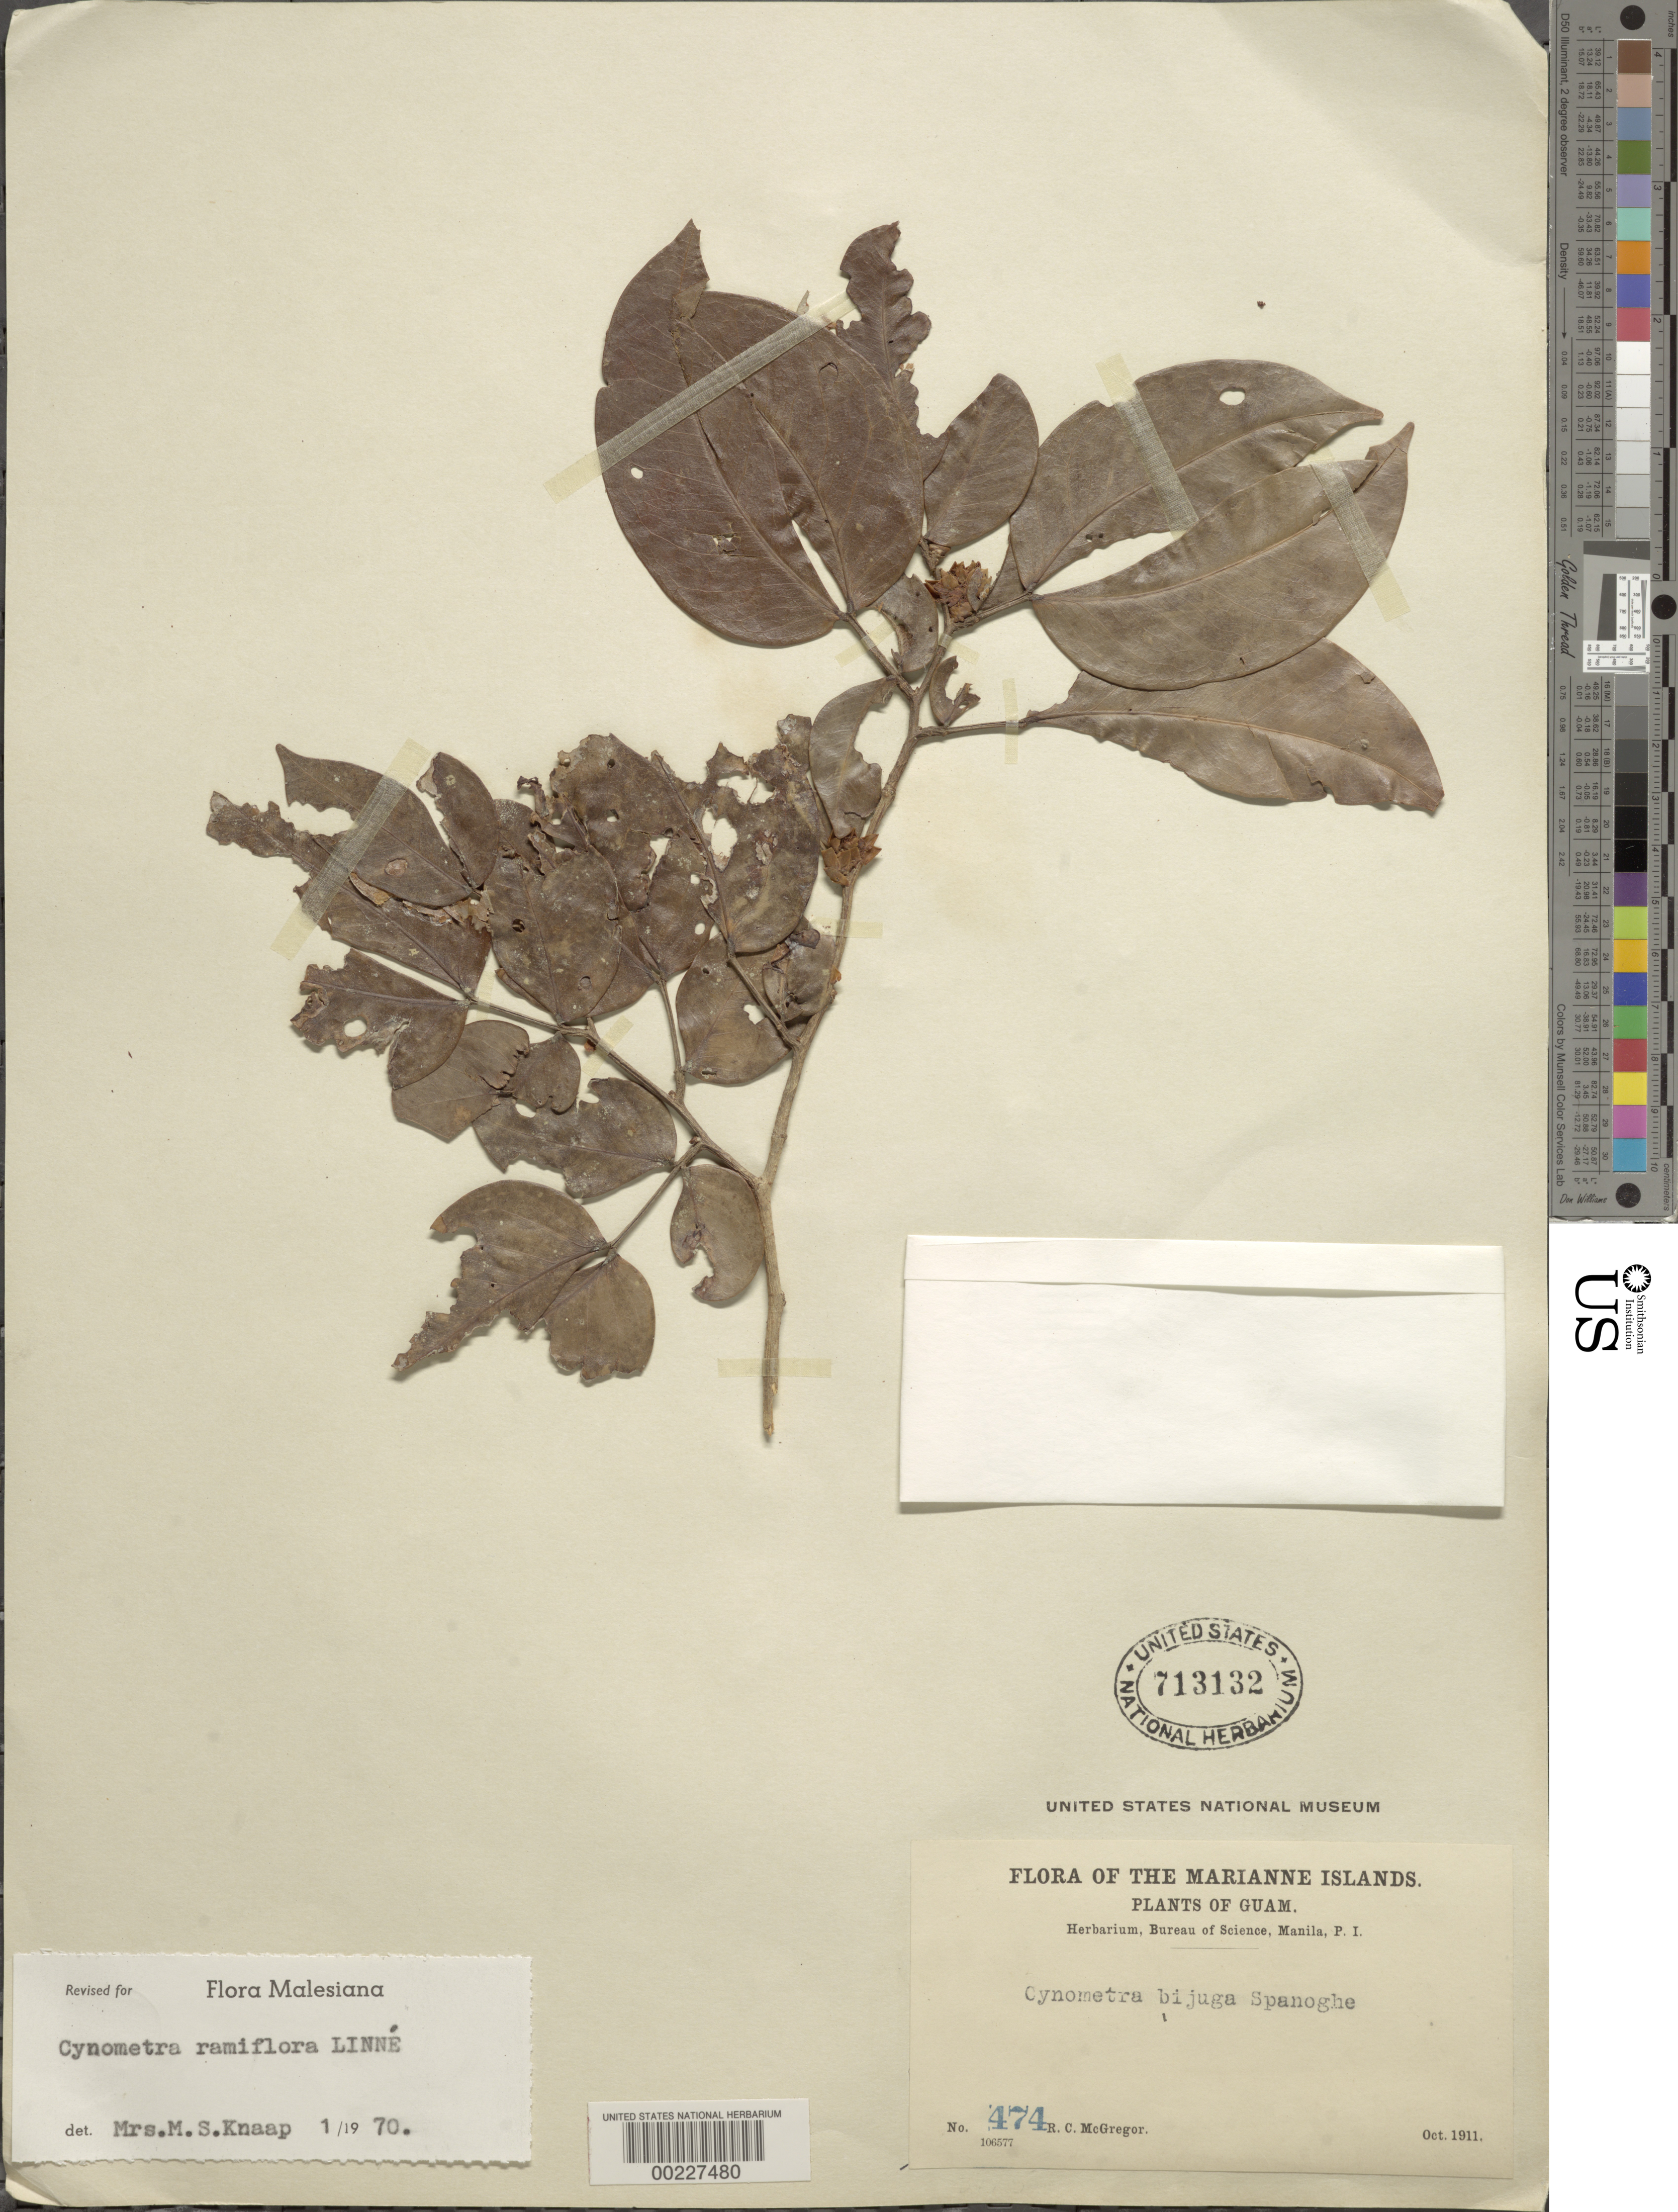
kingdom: Plantae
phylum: Tracheophyta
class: Magnoliopsida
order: Fabales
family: Fabaceae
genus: Cynometra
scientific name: Cynometra ramiflora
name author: L.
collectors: R. C. McGregor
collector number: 474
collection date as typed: Oct 1911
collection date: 1911-10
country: Guam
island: Guam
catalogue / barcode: US 713132